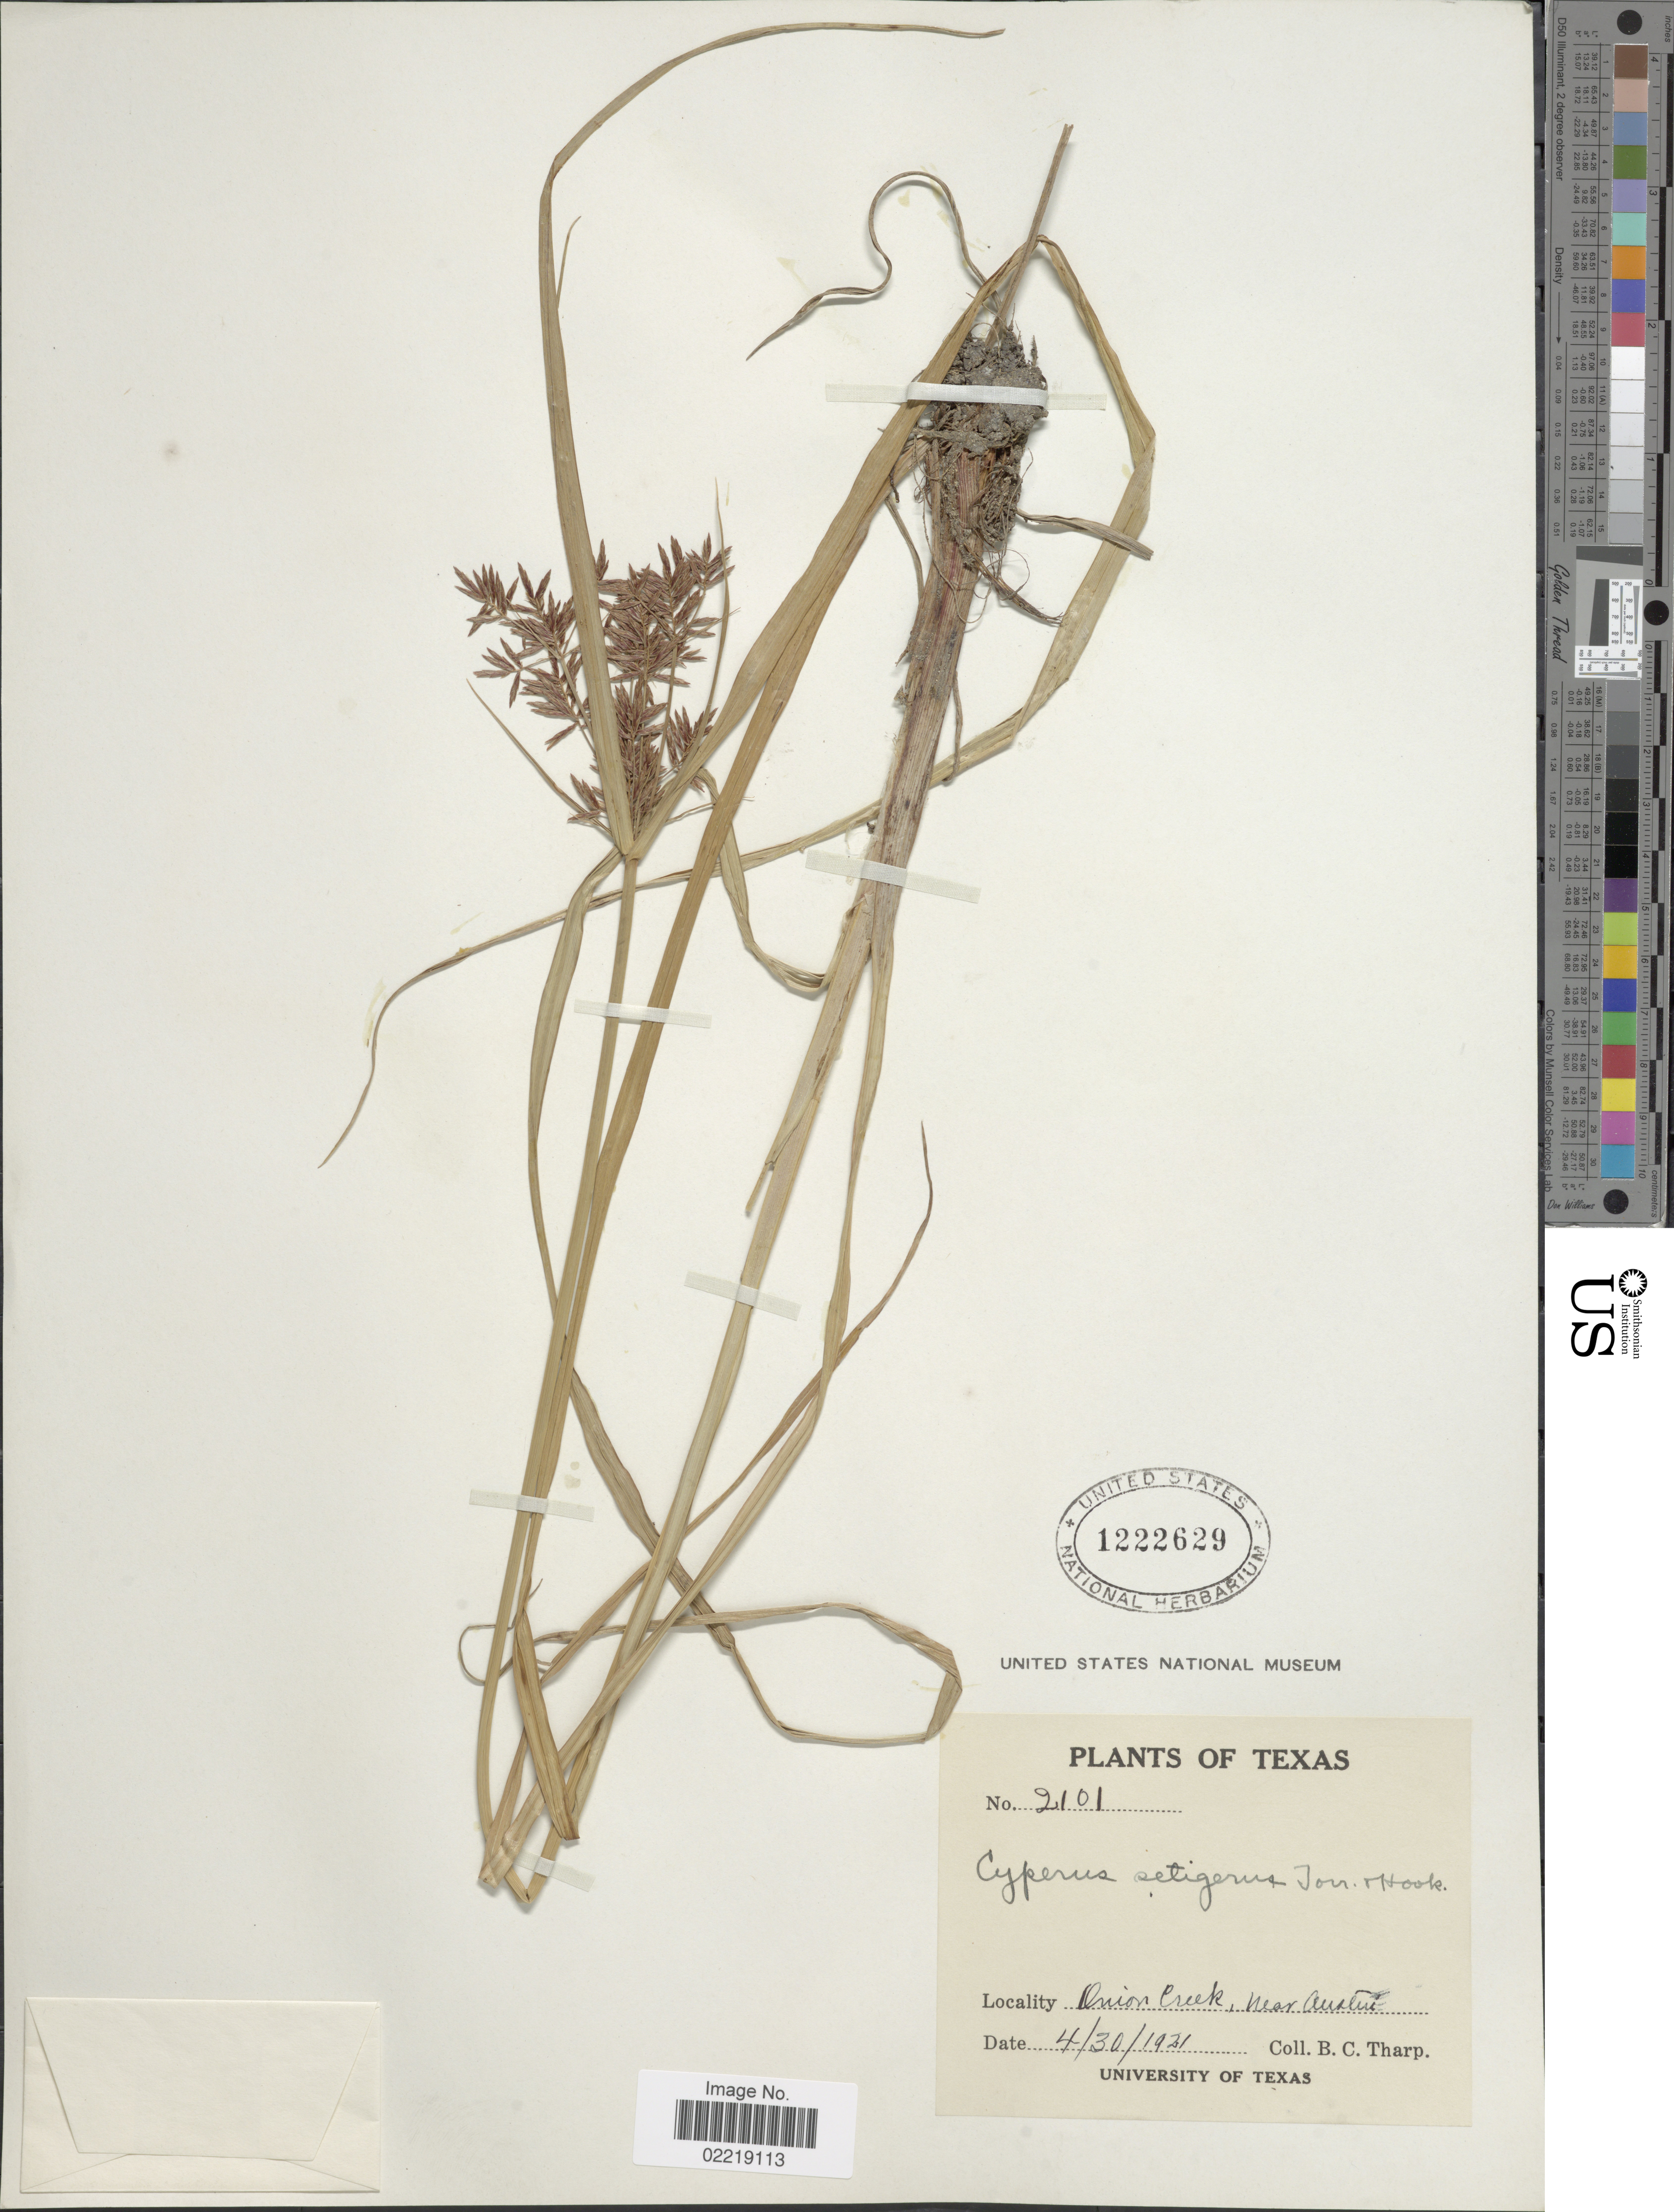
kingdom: Plantae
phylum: Tracheophyta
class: Liliopsida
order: Poales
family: Cyperaceae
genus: Cyperus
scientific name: Cyperus setigerus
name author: Torr. & Hook.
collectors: B. C. Tharp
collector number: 2101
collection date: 1931-04-30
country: United States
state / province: Texas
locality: Onion Creek, near Austin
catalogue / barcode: US 1222629